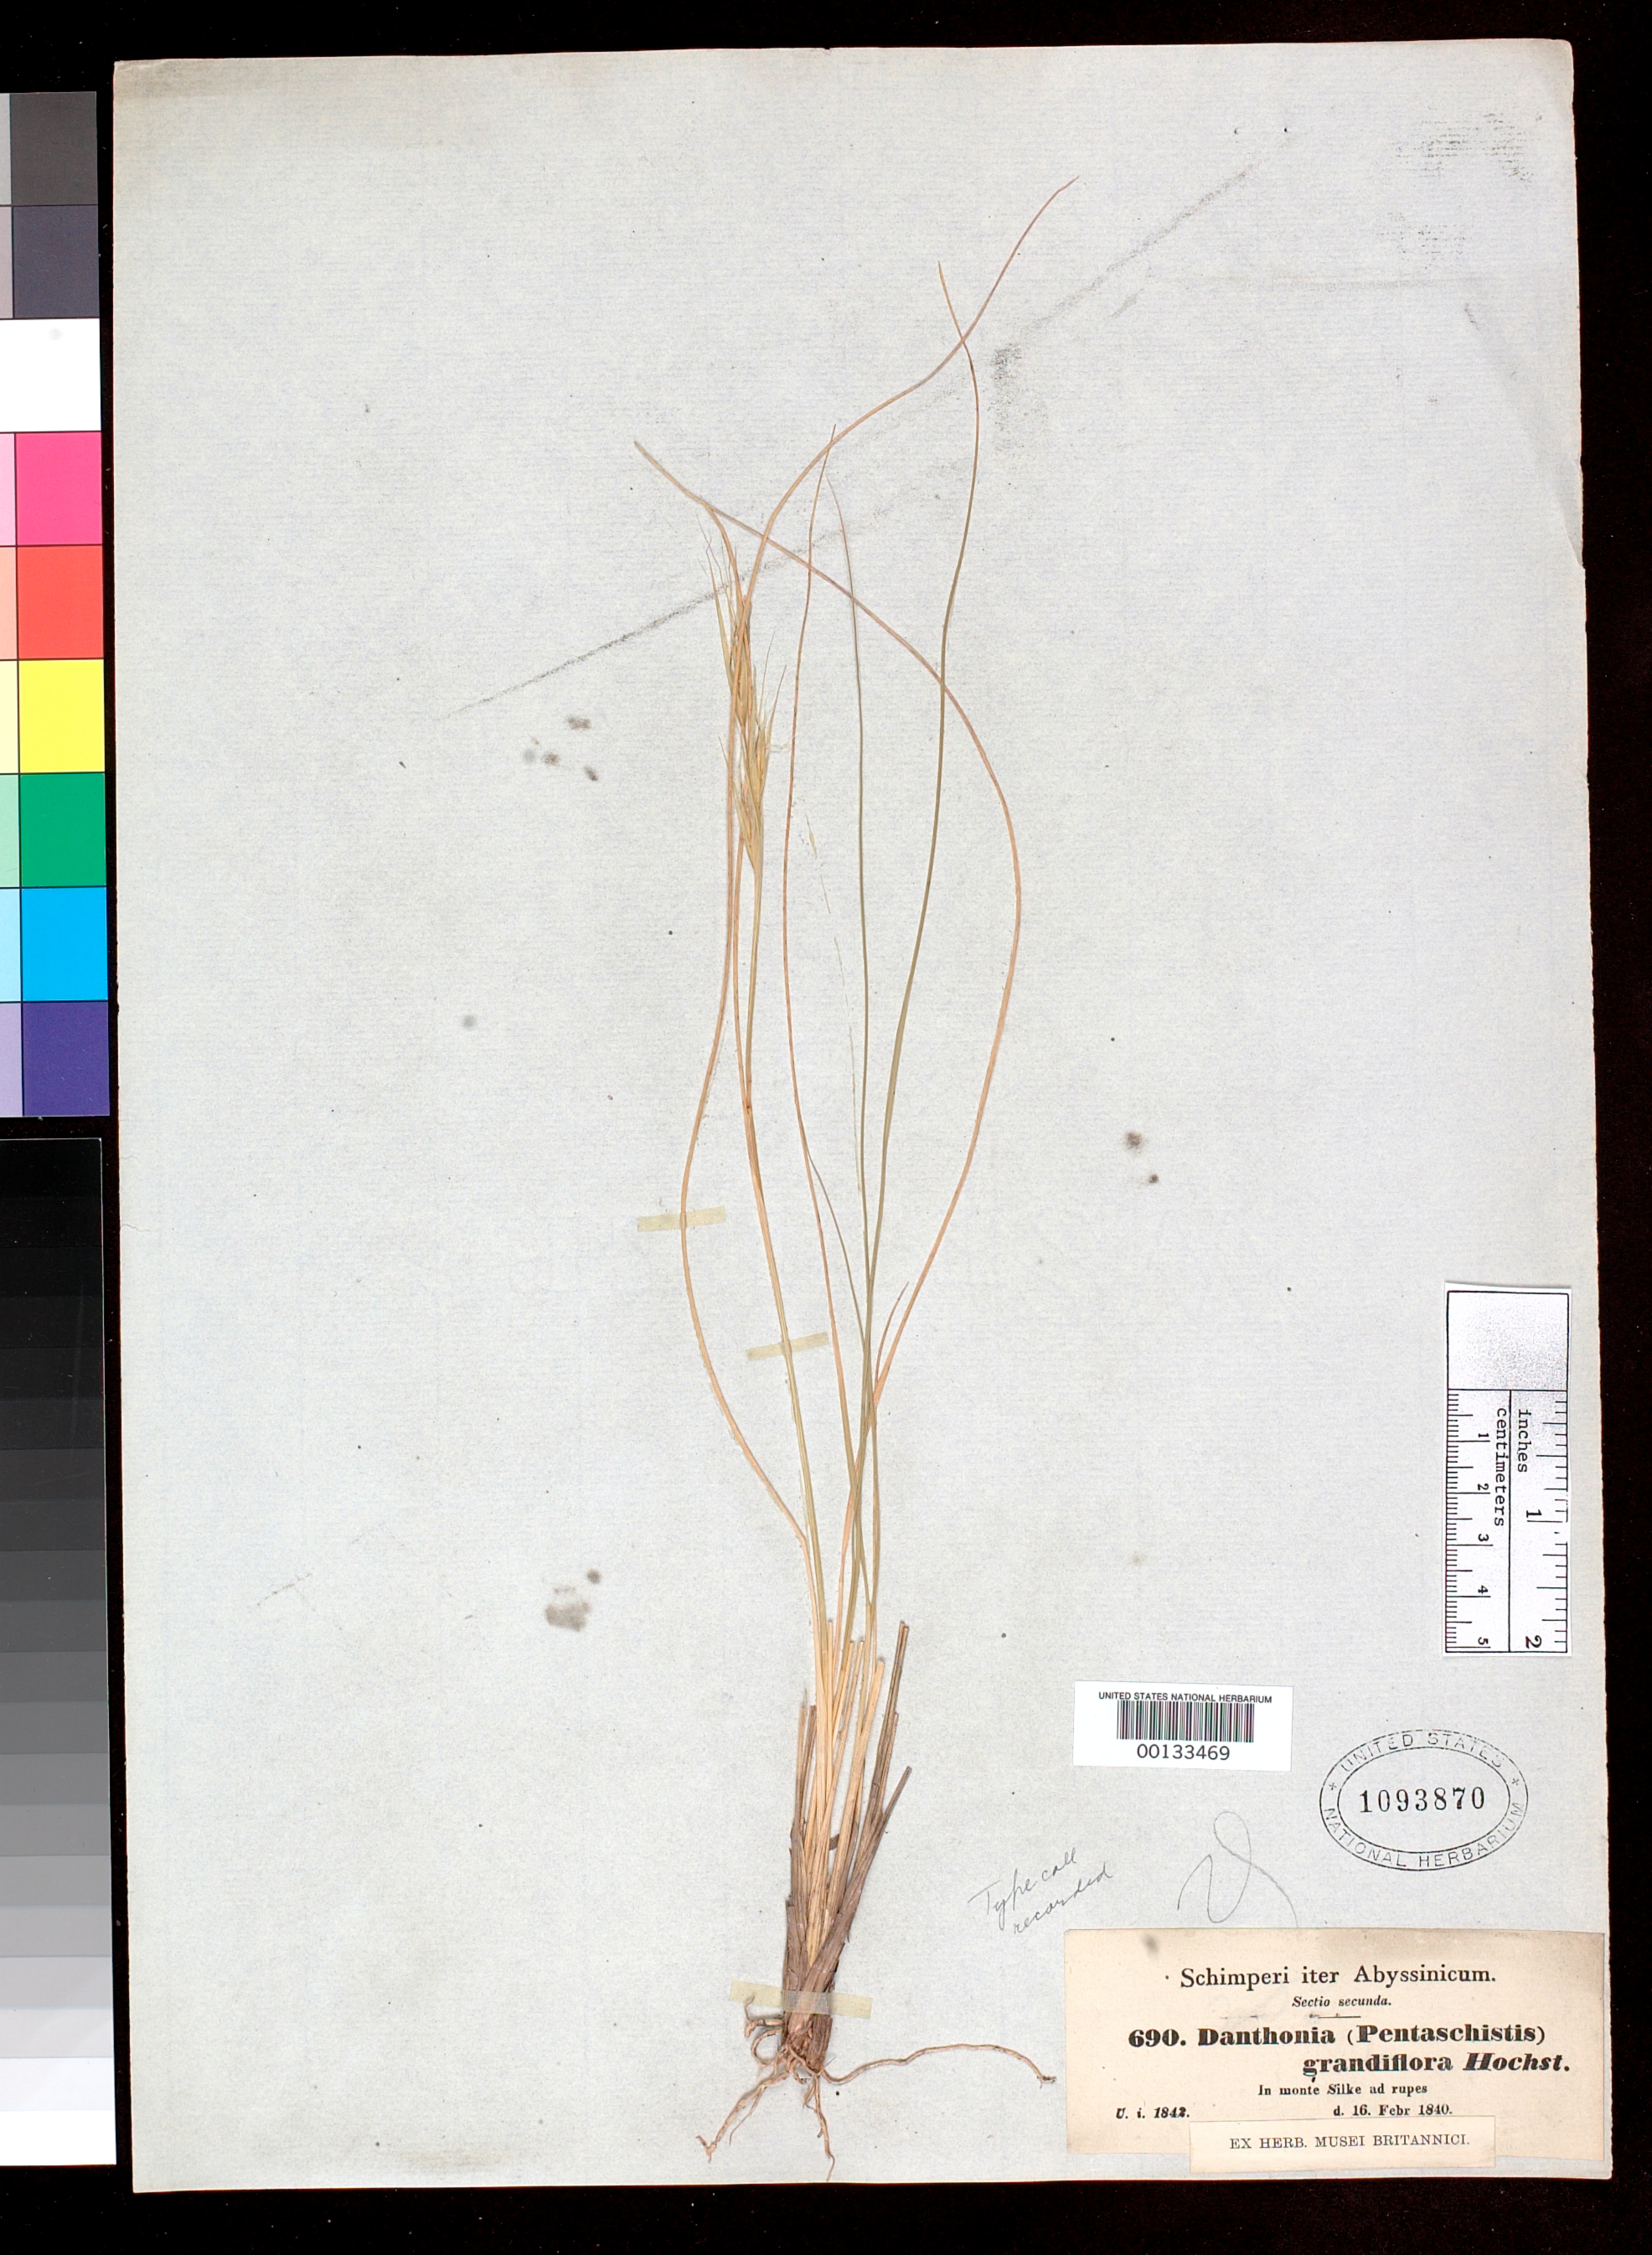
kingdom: Plantae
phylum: Tracheophyta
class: Liliopsida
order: Poales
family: Poaceae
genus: Danthonia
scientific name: Danthonia grandiflora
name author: Hochst. ex A. Rich.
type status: Isotype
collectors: W. Schimper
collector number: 690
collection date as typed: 16 Feb 1840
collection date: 1840-02-16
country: Ethiopia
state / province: Amhara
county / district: Gondor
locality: Monte Selki, ad rupes in Province Semiene.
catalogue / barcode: US 1093870